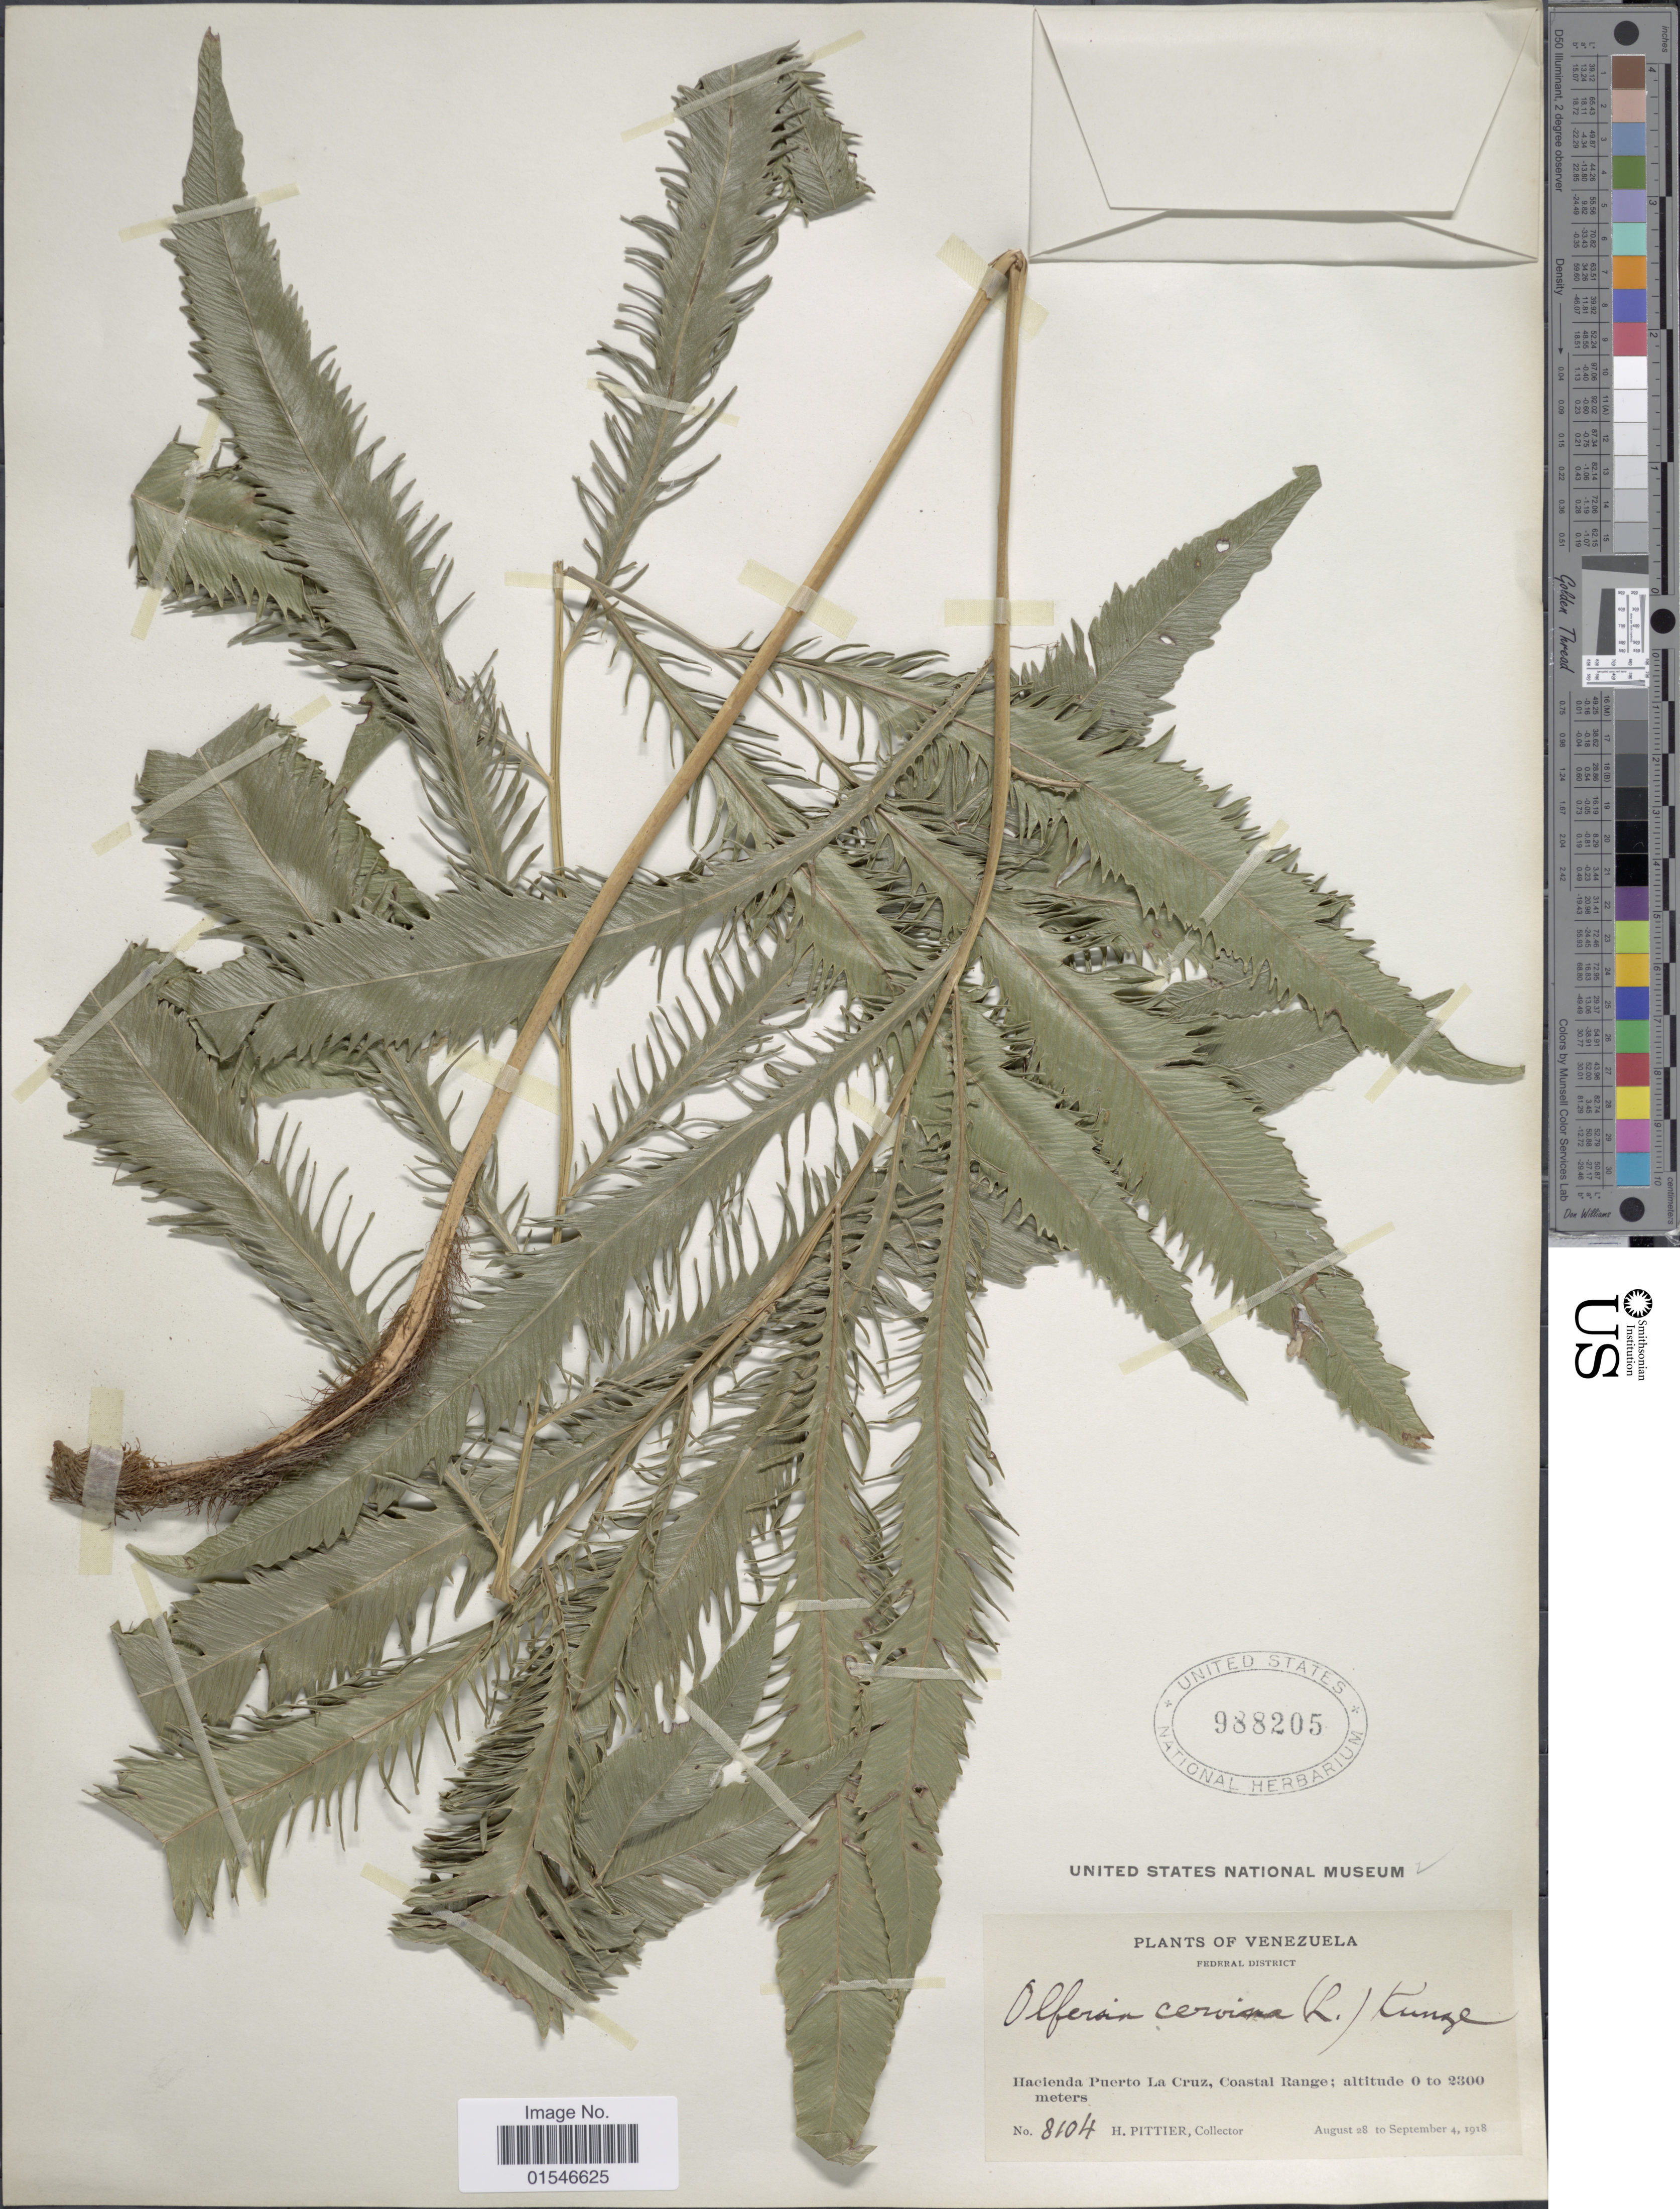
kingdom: Plantae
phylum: Tracheophyta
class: Polypodiopsida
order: Polypodiales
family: Dryopteridaceae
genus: Olfersia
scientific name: Olfersia cervina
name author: (L.) Kunze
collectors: H. F. Pittier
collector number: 8104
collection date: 1918-08-28/1918-09-04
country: Venezuela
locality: Federal District. Hacienda Puerto La Cruz, Coastal Range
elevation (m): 0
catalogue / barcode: US 988205